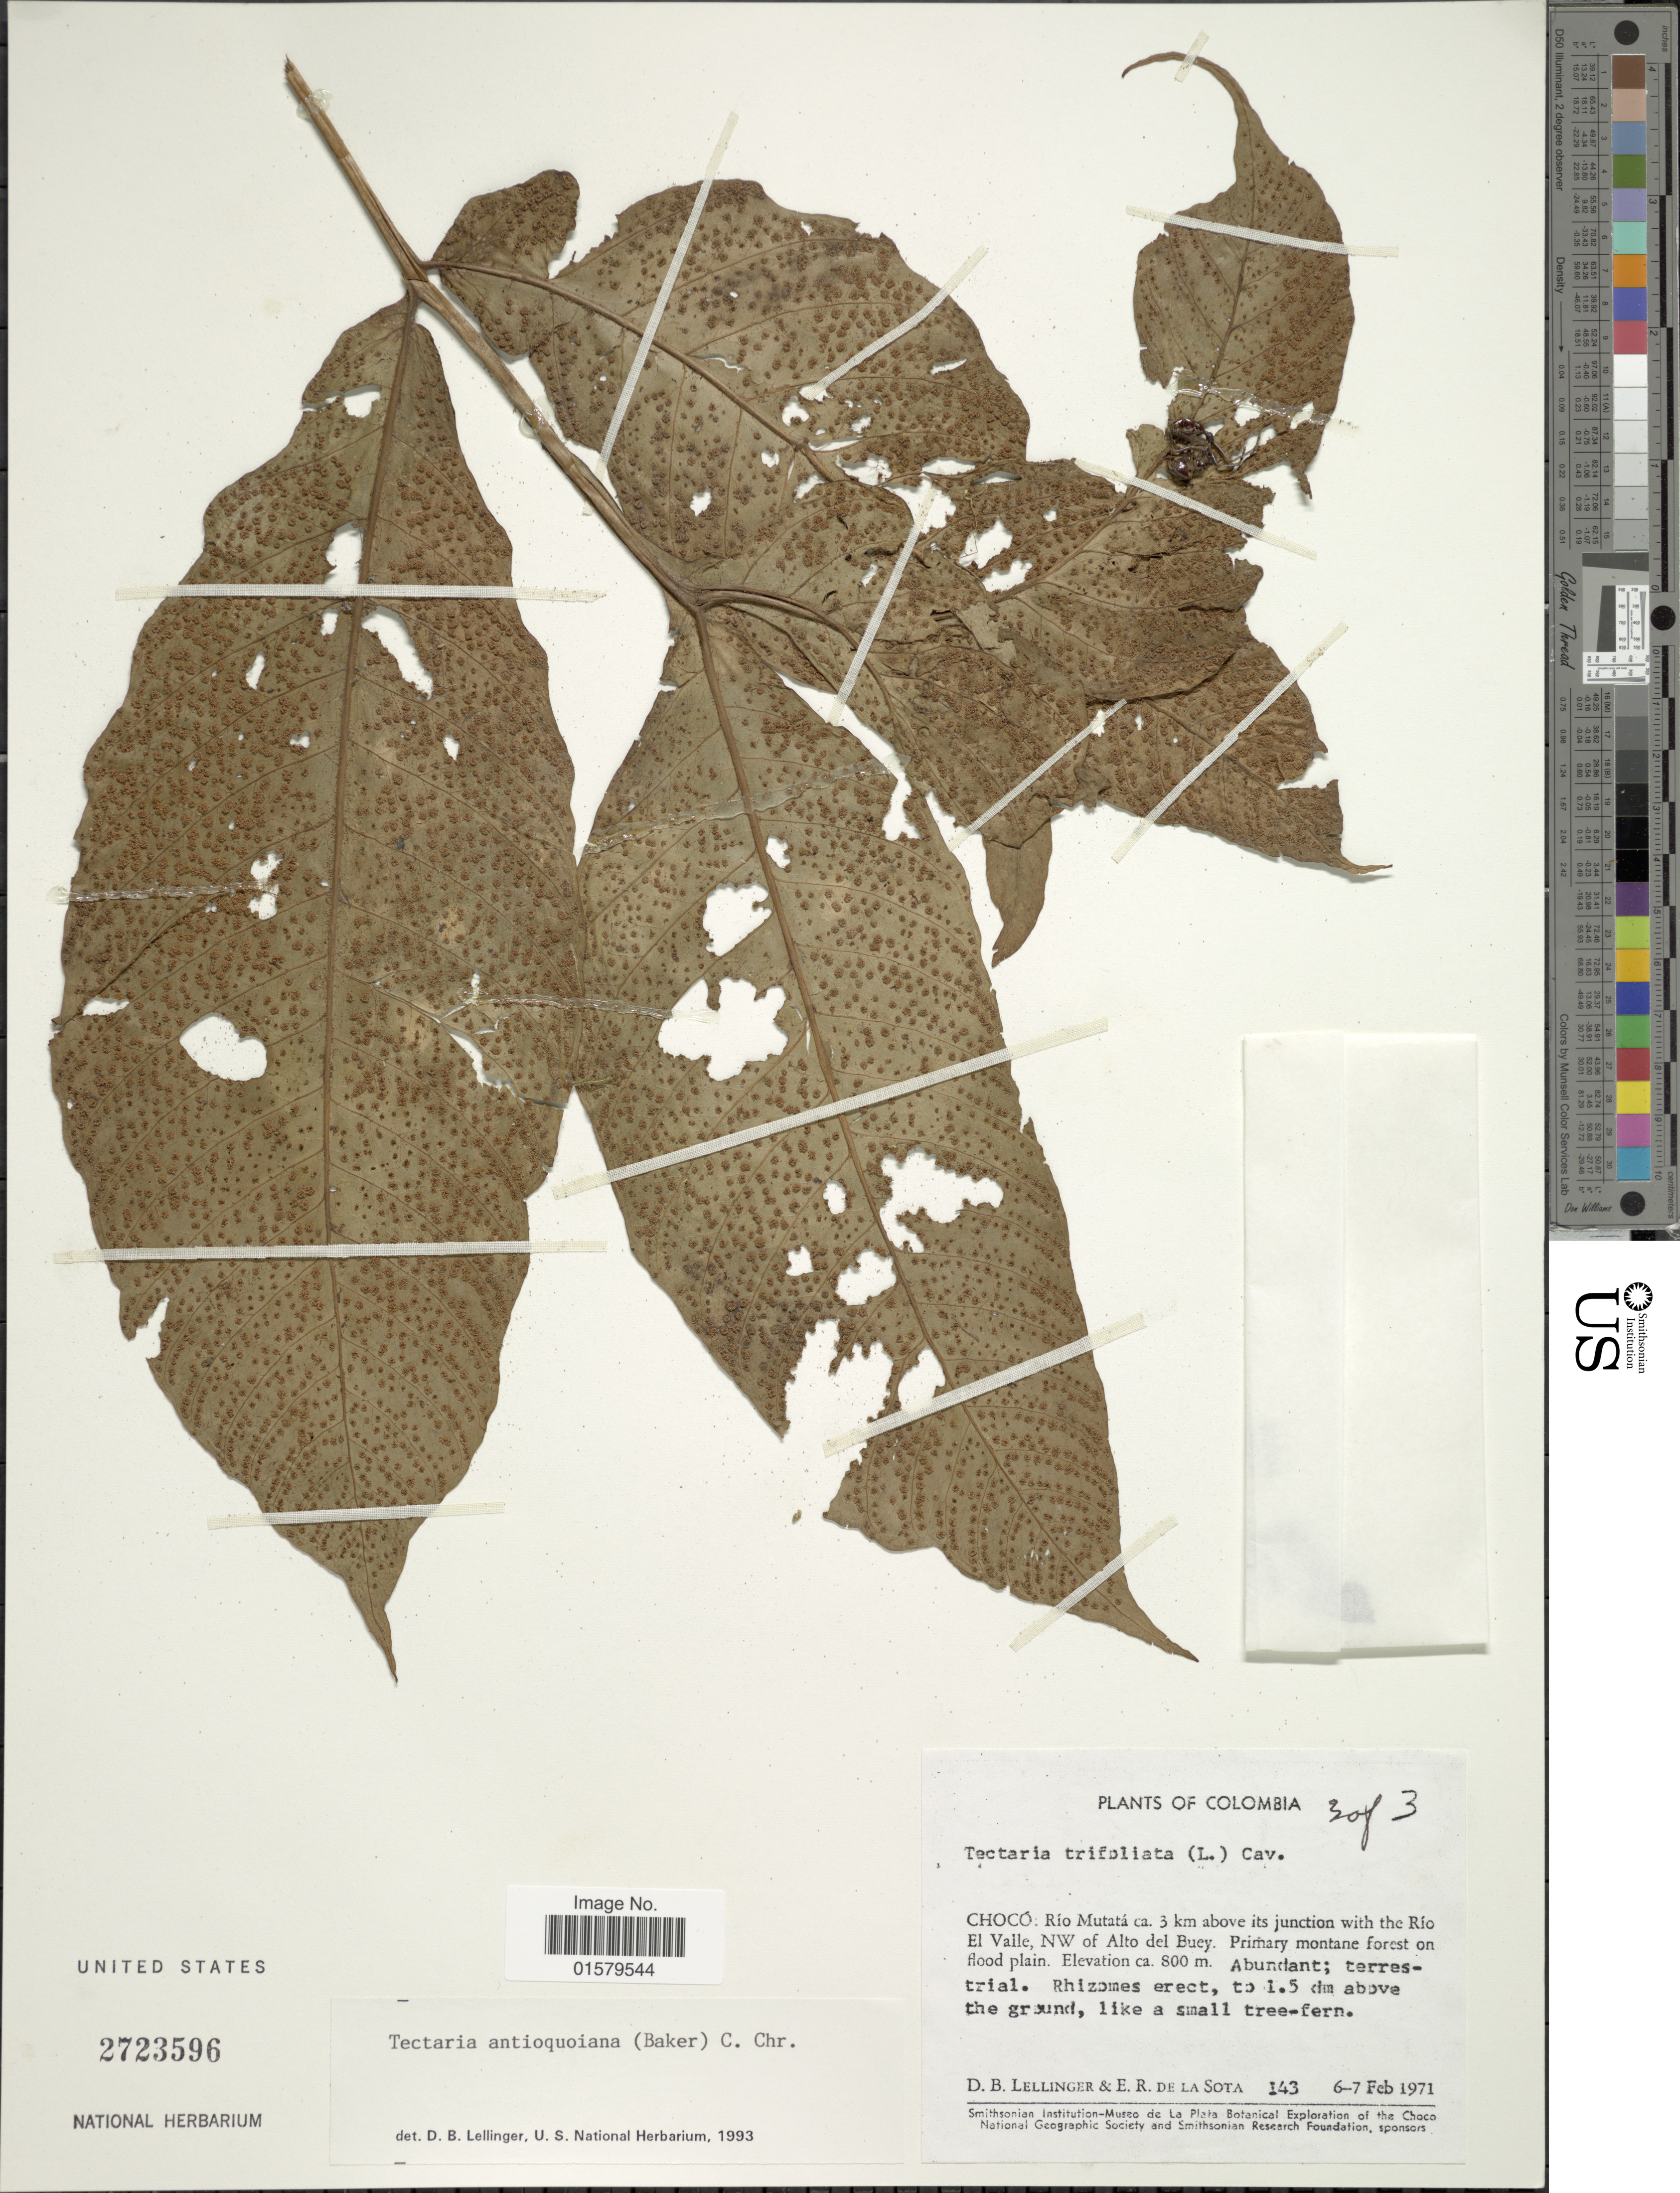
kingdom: Plantae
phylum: Tracheophyta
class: Polypodiopsida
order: Polypodiales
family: Tectariaceae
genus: Tectaria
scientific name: Tectaria antioquiana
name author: (Baker) C. Chr.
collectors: D. B. Lellinger & E. R. de la Sota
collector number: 143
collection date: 1971-02-06/1971-02-07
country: Colombia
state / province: Chocó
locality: Rio Mutata ca. 3 km above its junction with the Rio El Valle, NW of Alto del Buey. Primary montane forest on flood plain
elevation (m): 800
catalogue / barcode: US 2723596